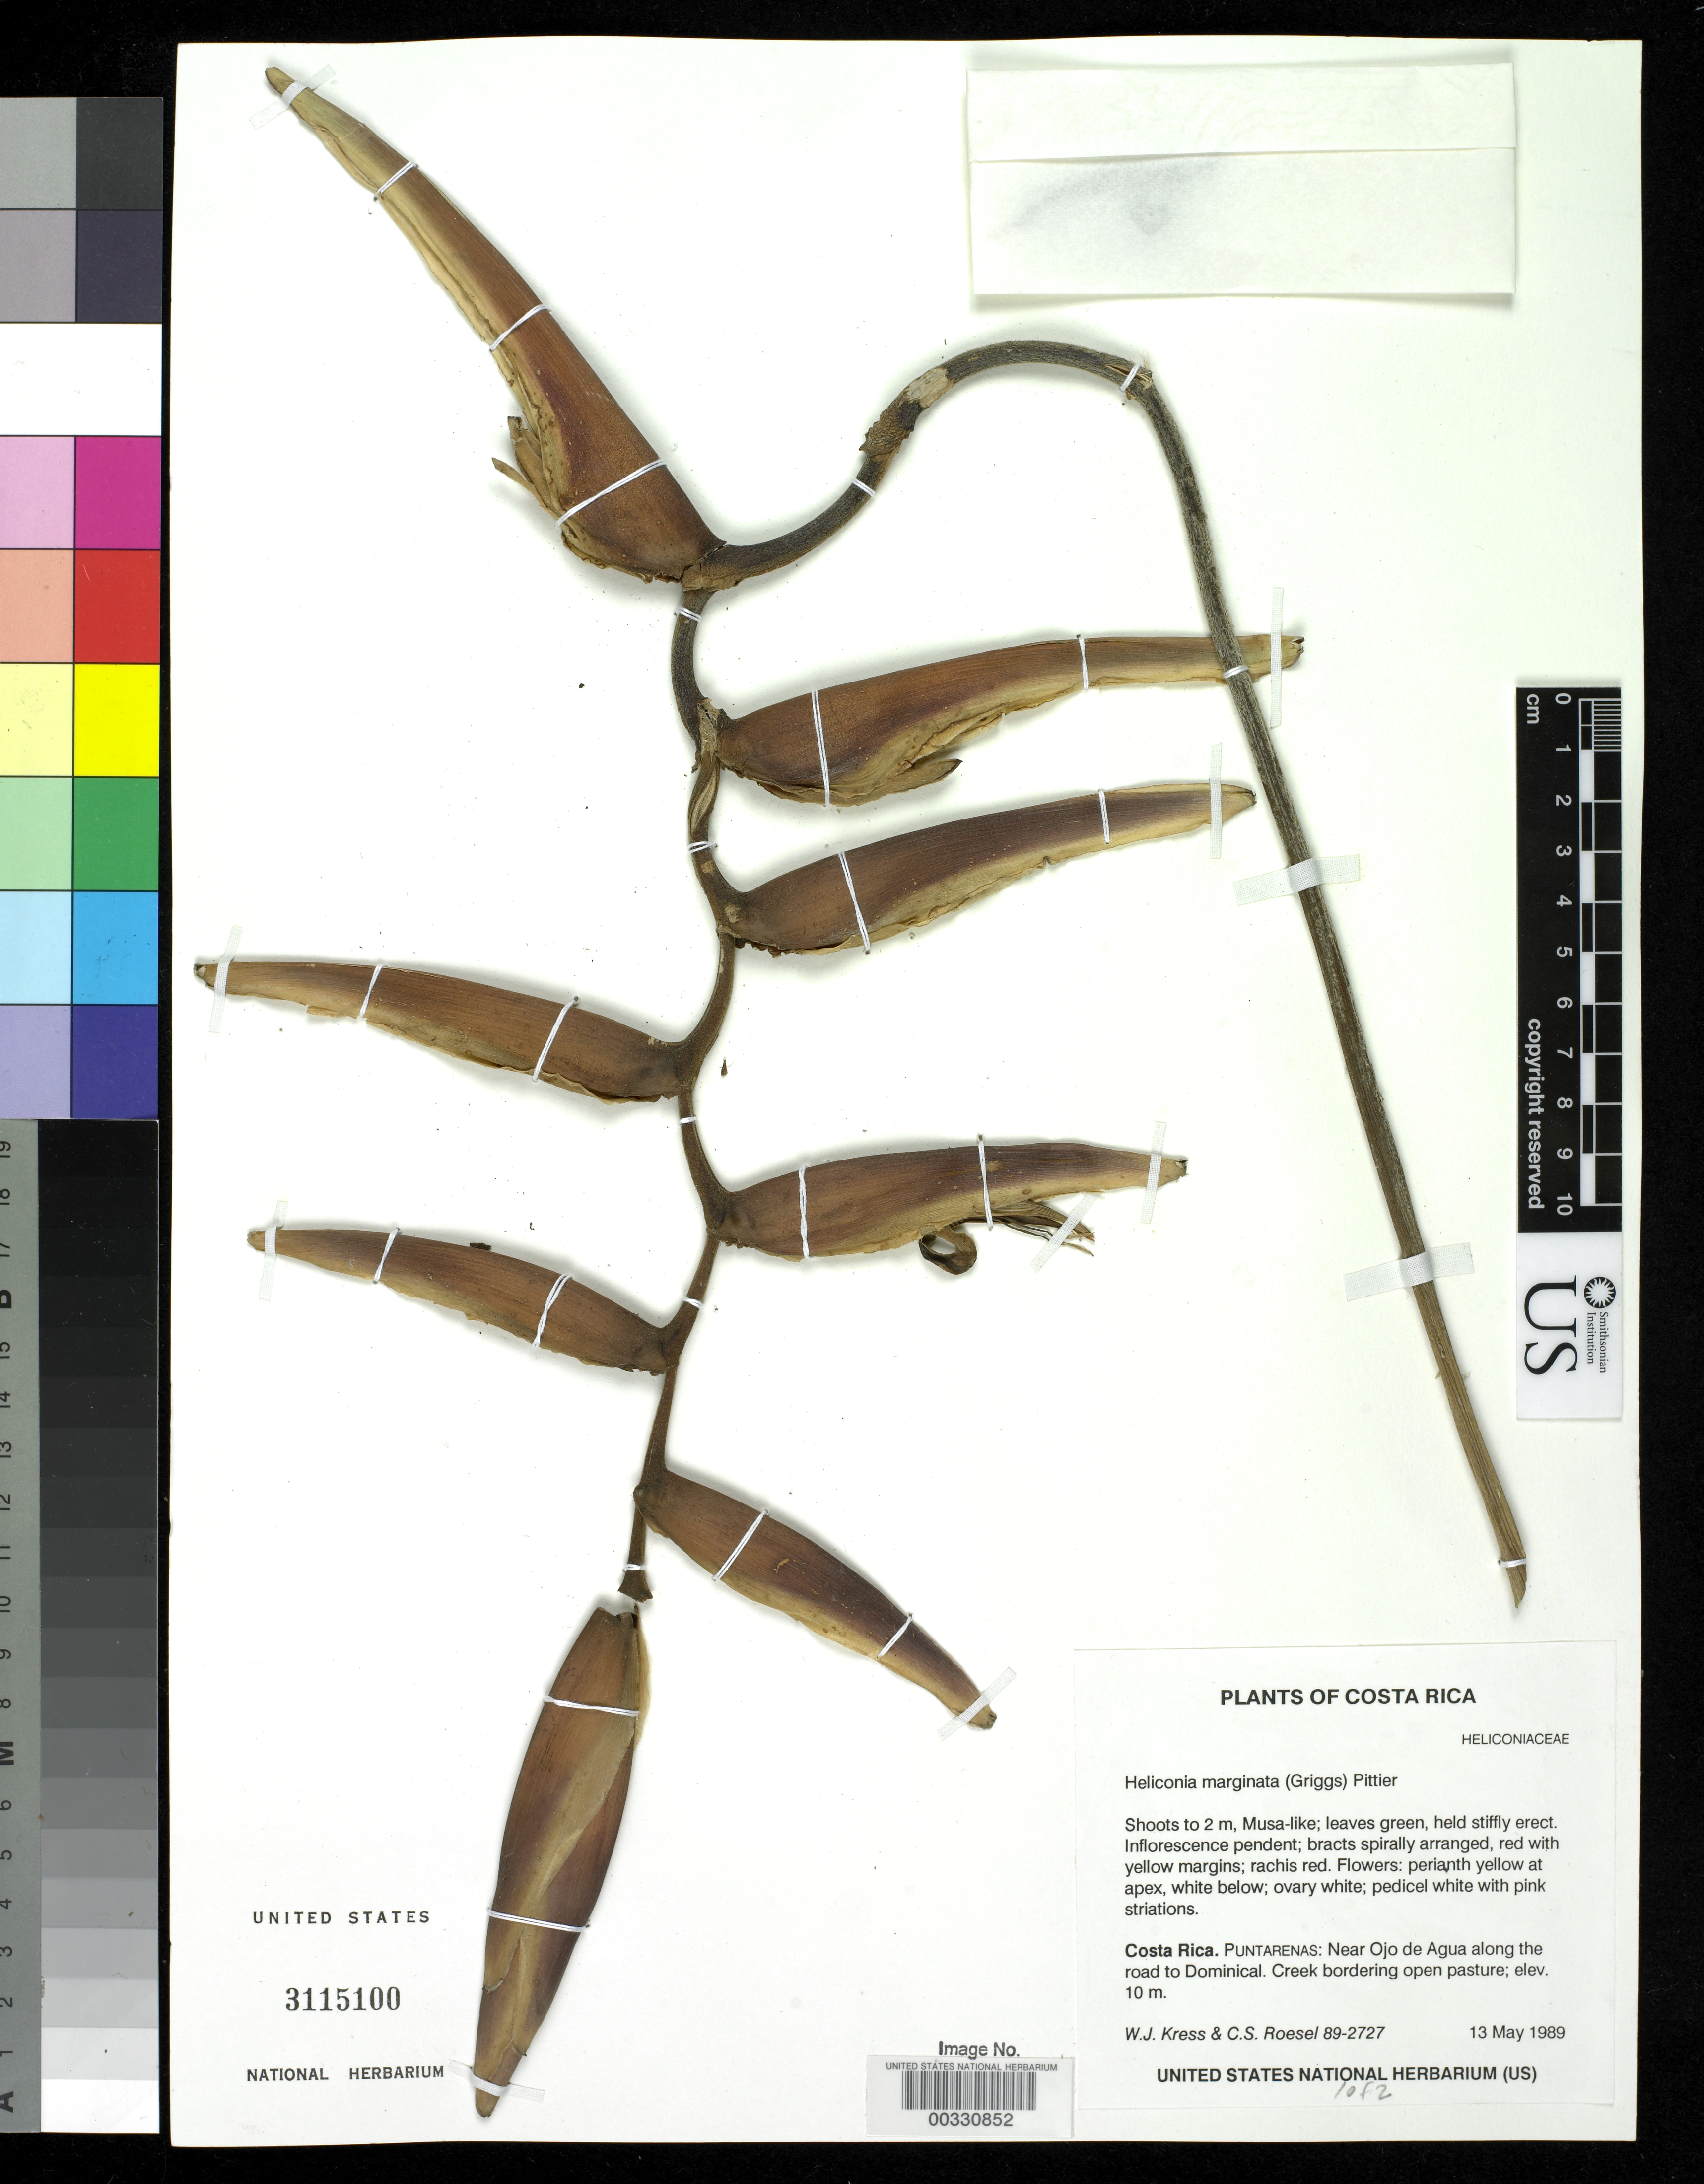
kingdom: Plantae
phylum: Tracheophyta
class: Liliopsida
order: Zingiberales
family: Heliconiaceae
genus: Heliconia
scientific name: Heliconia marginata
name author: (R.F. Griggs) Pittier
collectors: W. J. Kress & C. S. Roesel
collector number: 89-2727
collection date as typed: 13 May 1989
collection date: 1989-05-13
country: Costa Rica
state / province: Puntarenas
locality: Near ojo de agua along road to dominical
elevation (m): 10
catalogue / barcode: US 3115100